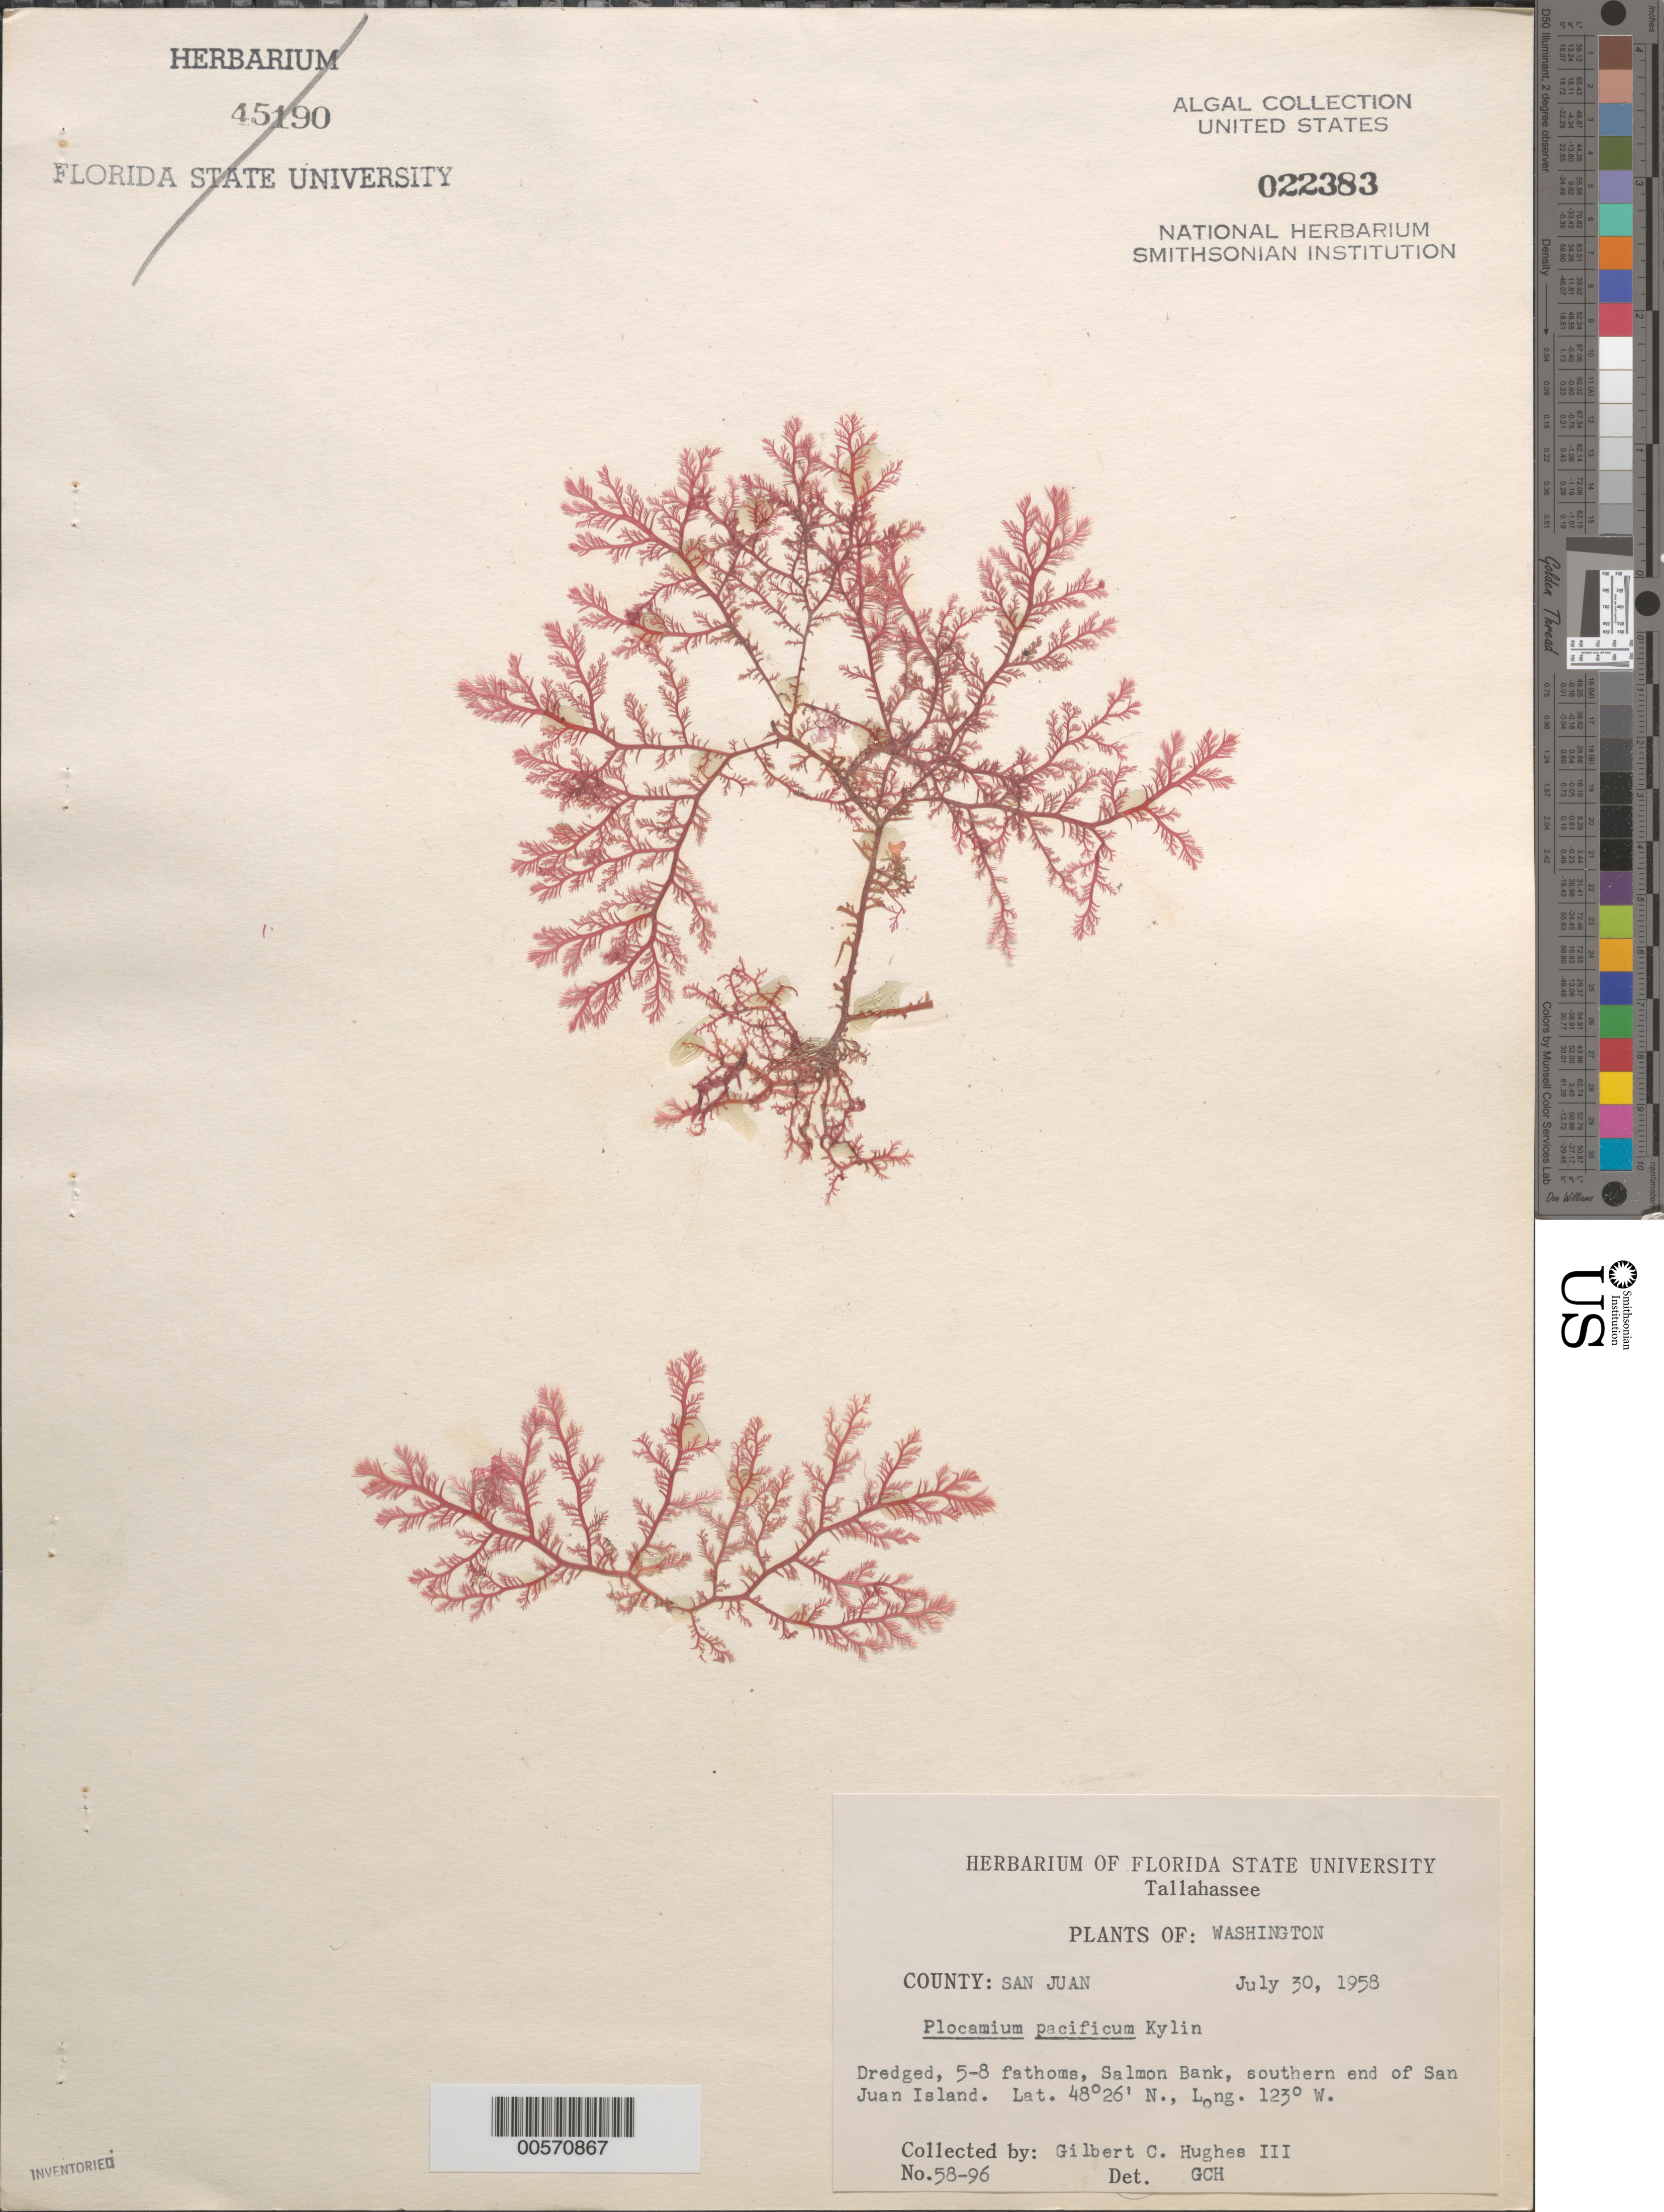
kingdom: Plantae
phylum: Rhodophyta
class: Florideophyceae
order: Plocamiales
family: Plocamiaceae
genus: Plocamium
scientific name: Plocamium pacificum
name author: Kylin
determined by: Hughes III, G. C.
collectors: G. Hughes III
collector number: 58-96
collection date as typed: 30 Jul 1958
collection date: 1958-07-30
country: United States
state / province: Washington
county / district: San Juan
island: San Juan Island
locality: Salmon Bank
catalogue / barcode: US 22383